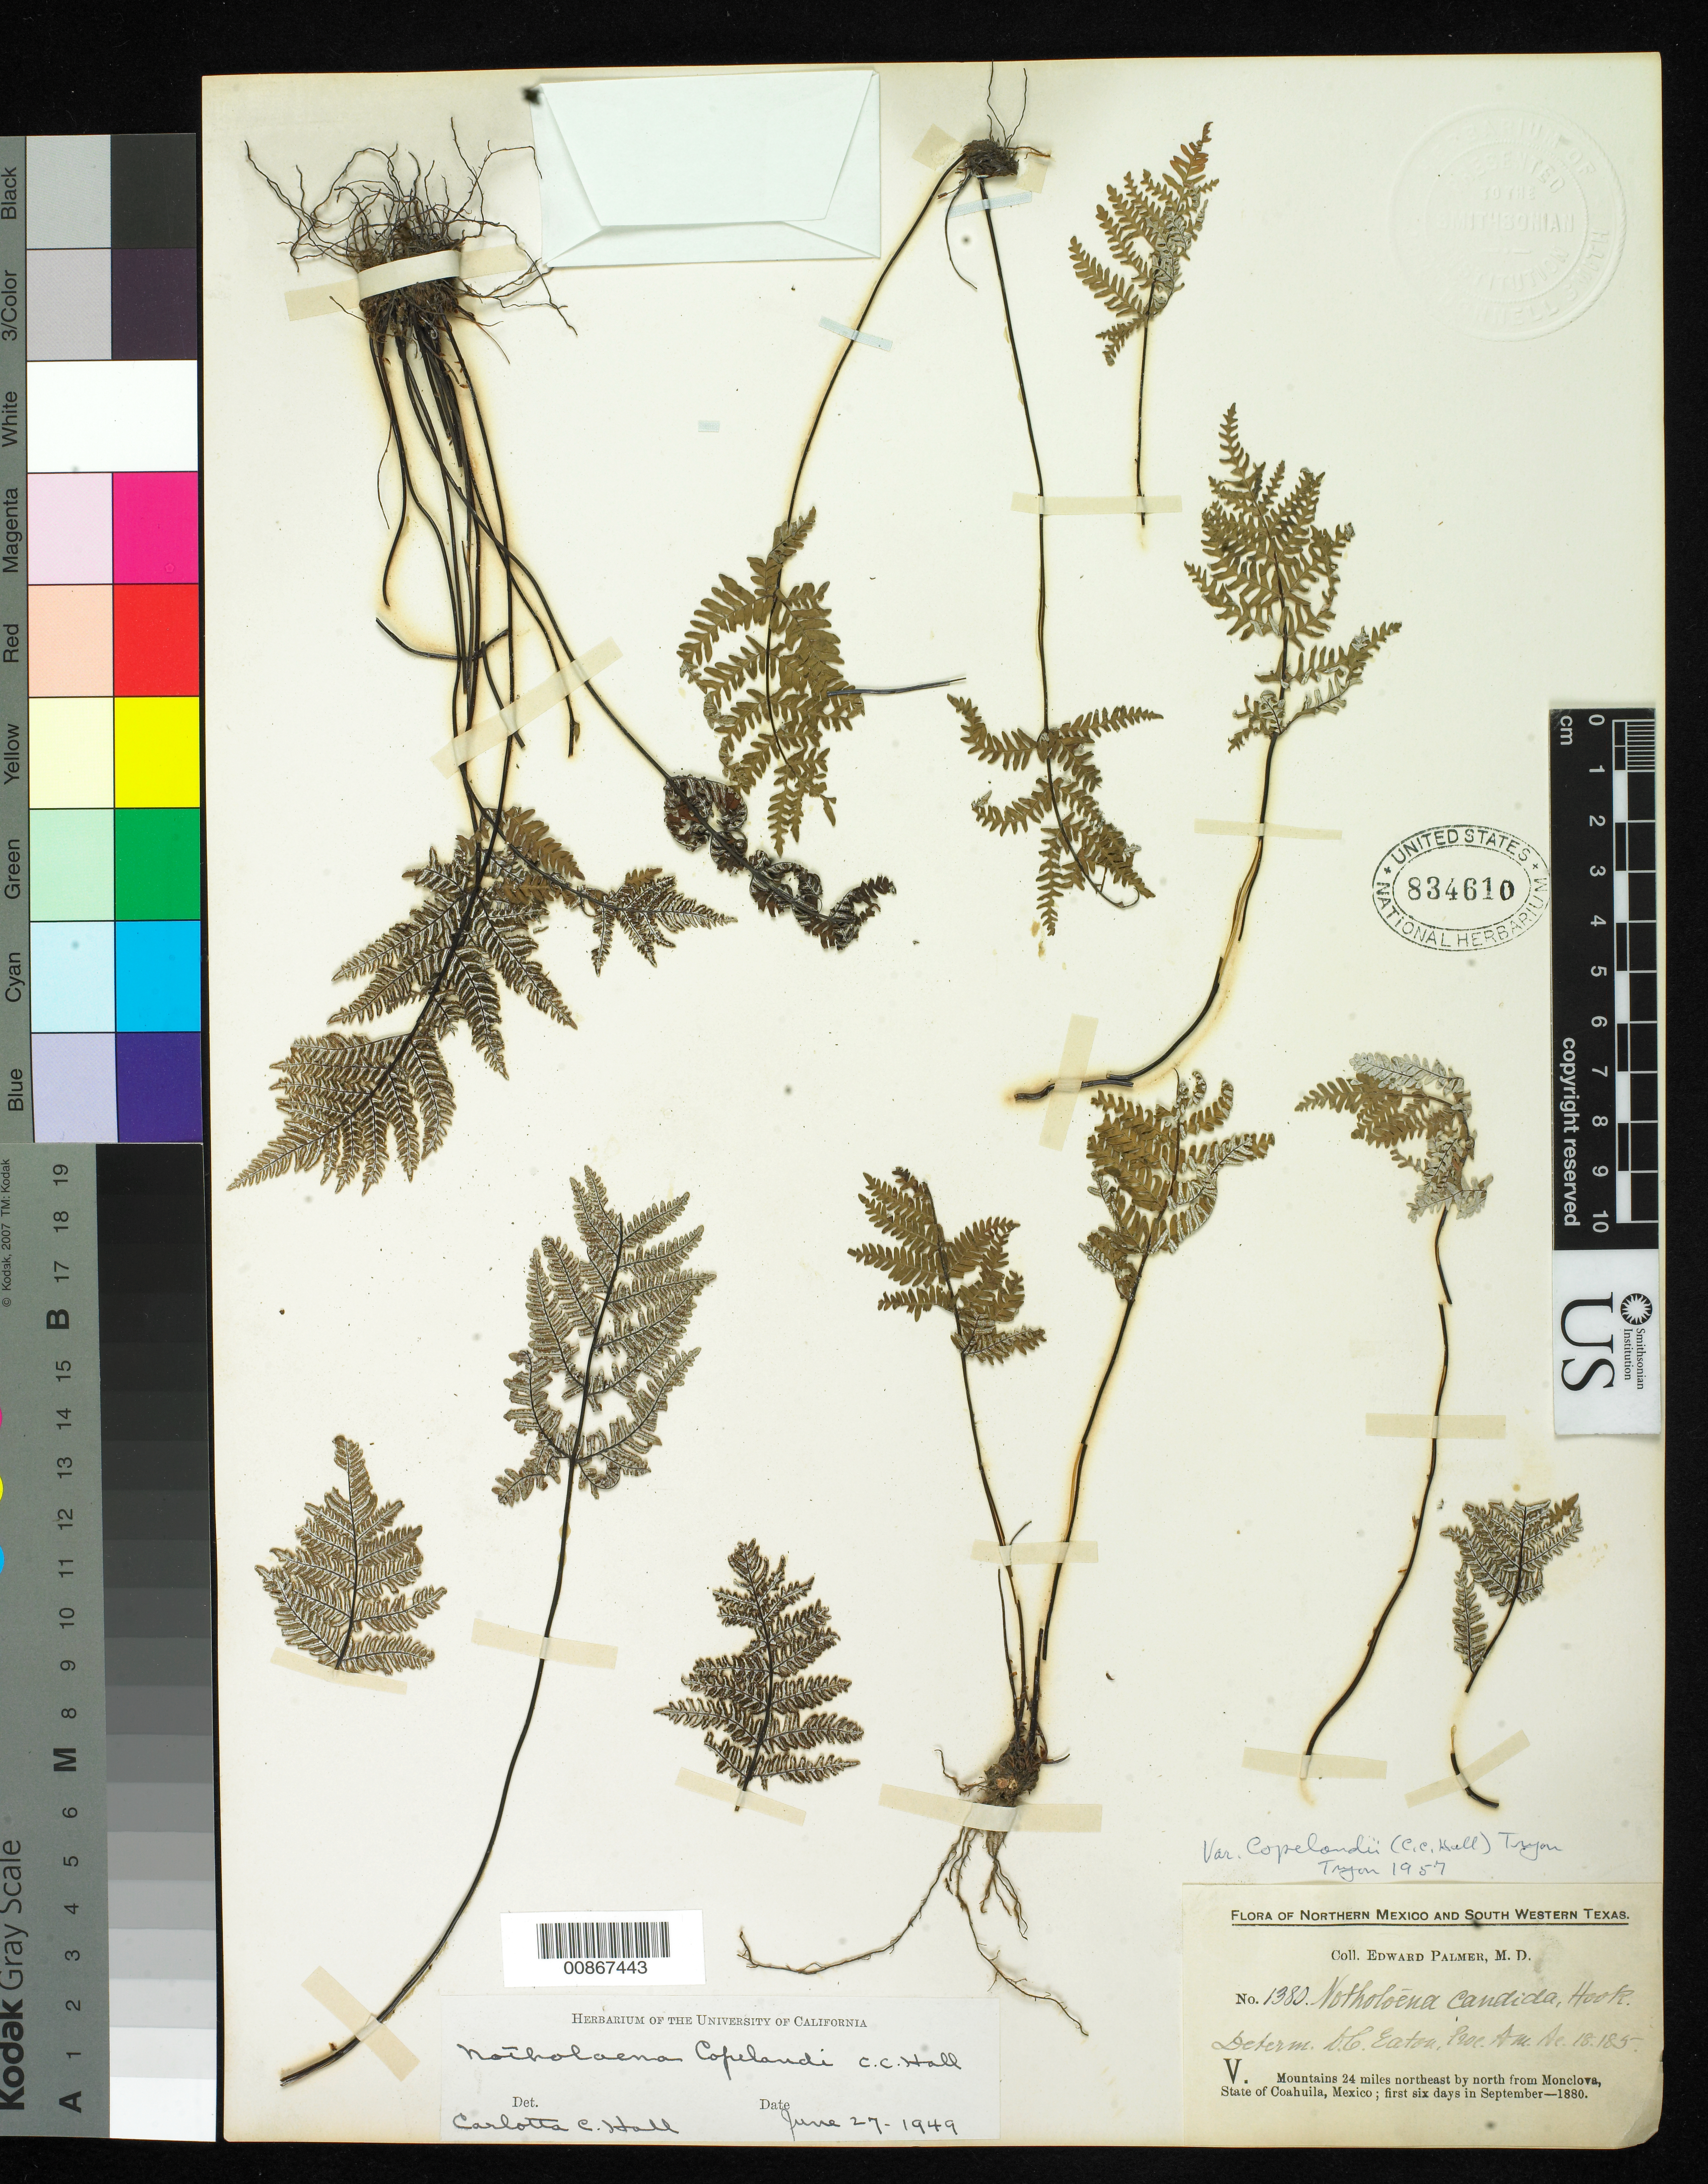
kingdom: Plantae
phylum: Tracheophyta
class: Polypodiopsida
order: Polypodiales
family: Pteridaceae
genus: Notholaena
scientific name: Notholaena candida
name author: (M. Martens) Hook.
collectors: E. Palmer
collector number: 1380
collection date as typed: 01 Sep 1880 to 06 Sep 1880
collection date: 1880-09-01/1880-09-06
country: Mexico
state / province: Coahuila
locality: V. 24 miles northeast by north from Monclova, Coahuila.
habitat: Mountains.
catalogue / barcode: US 834610